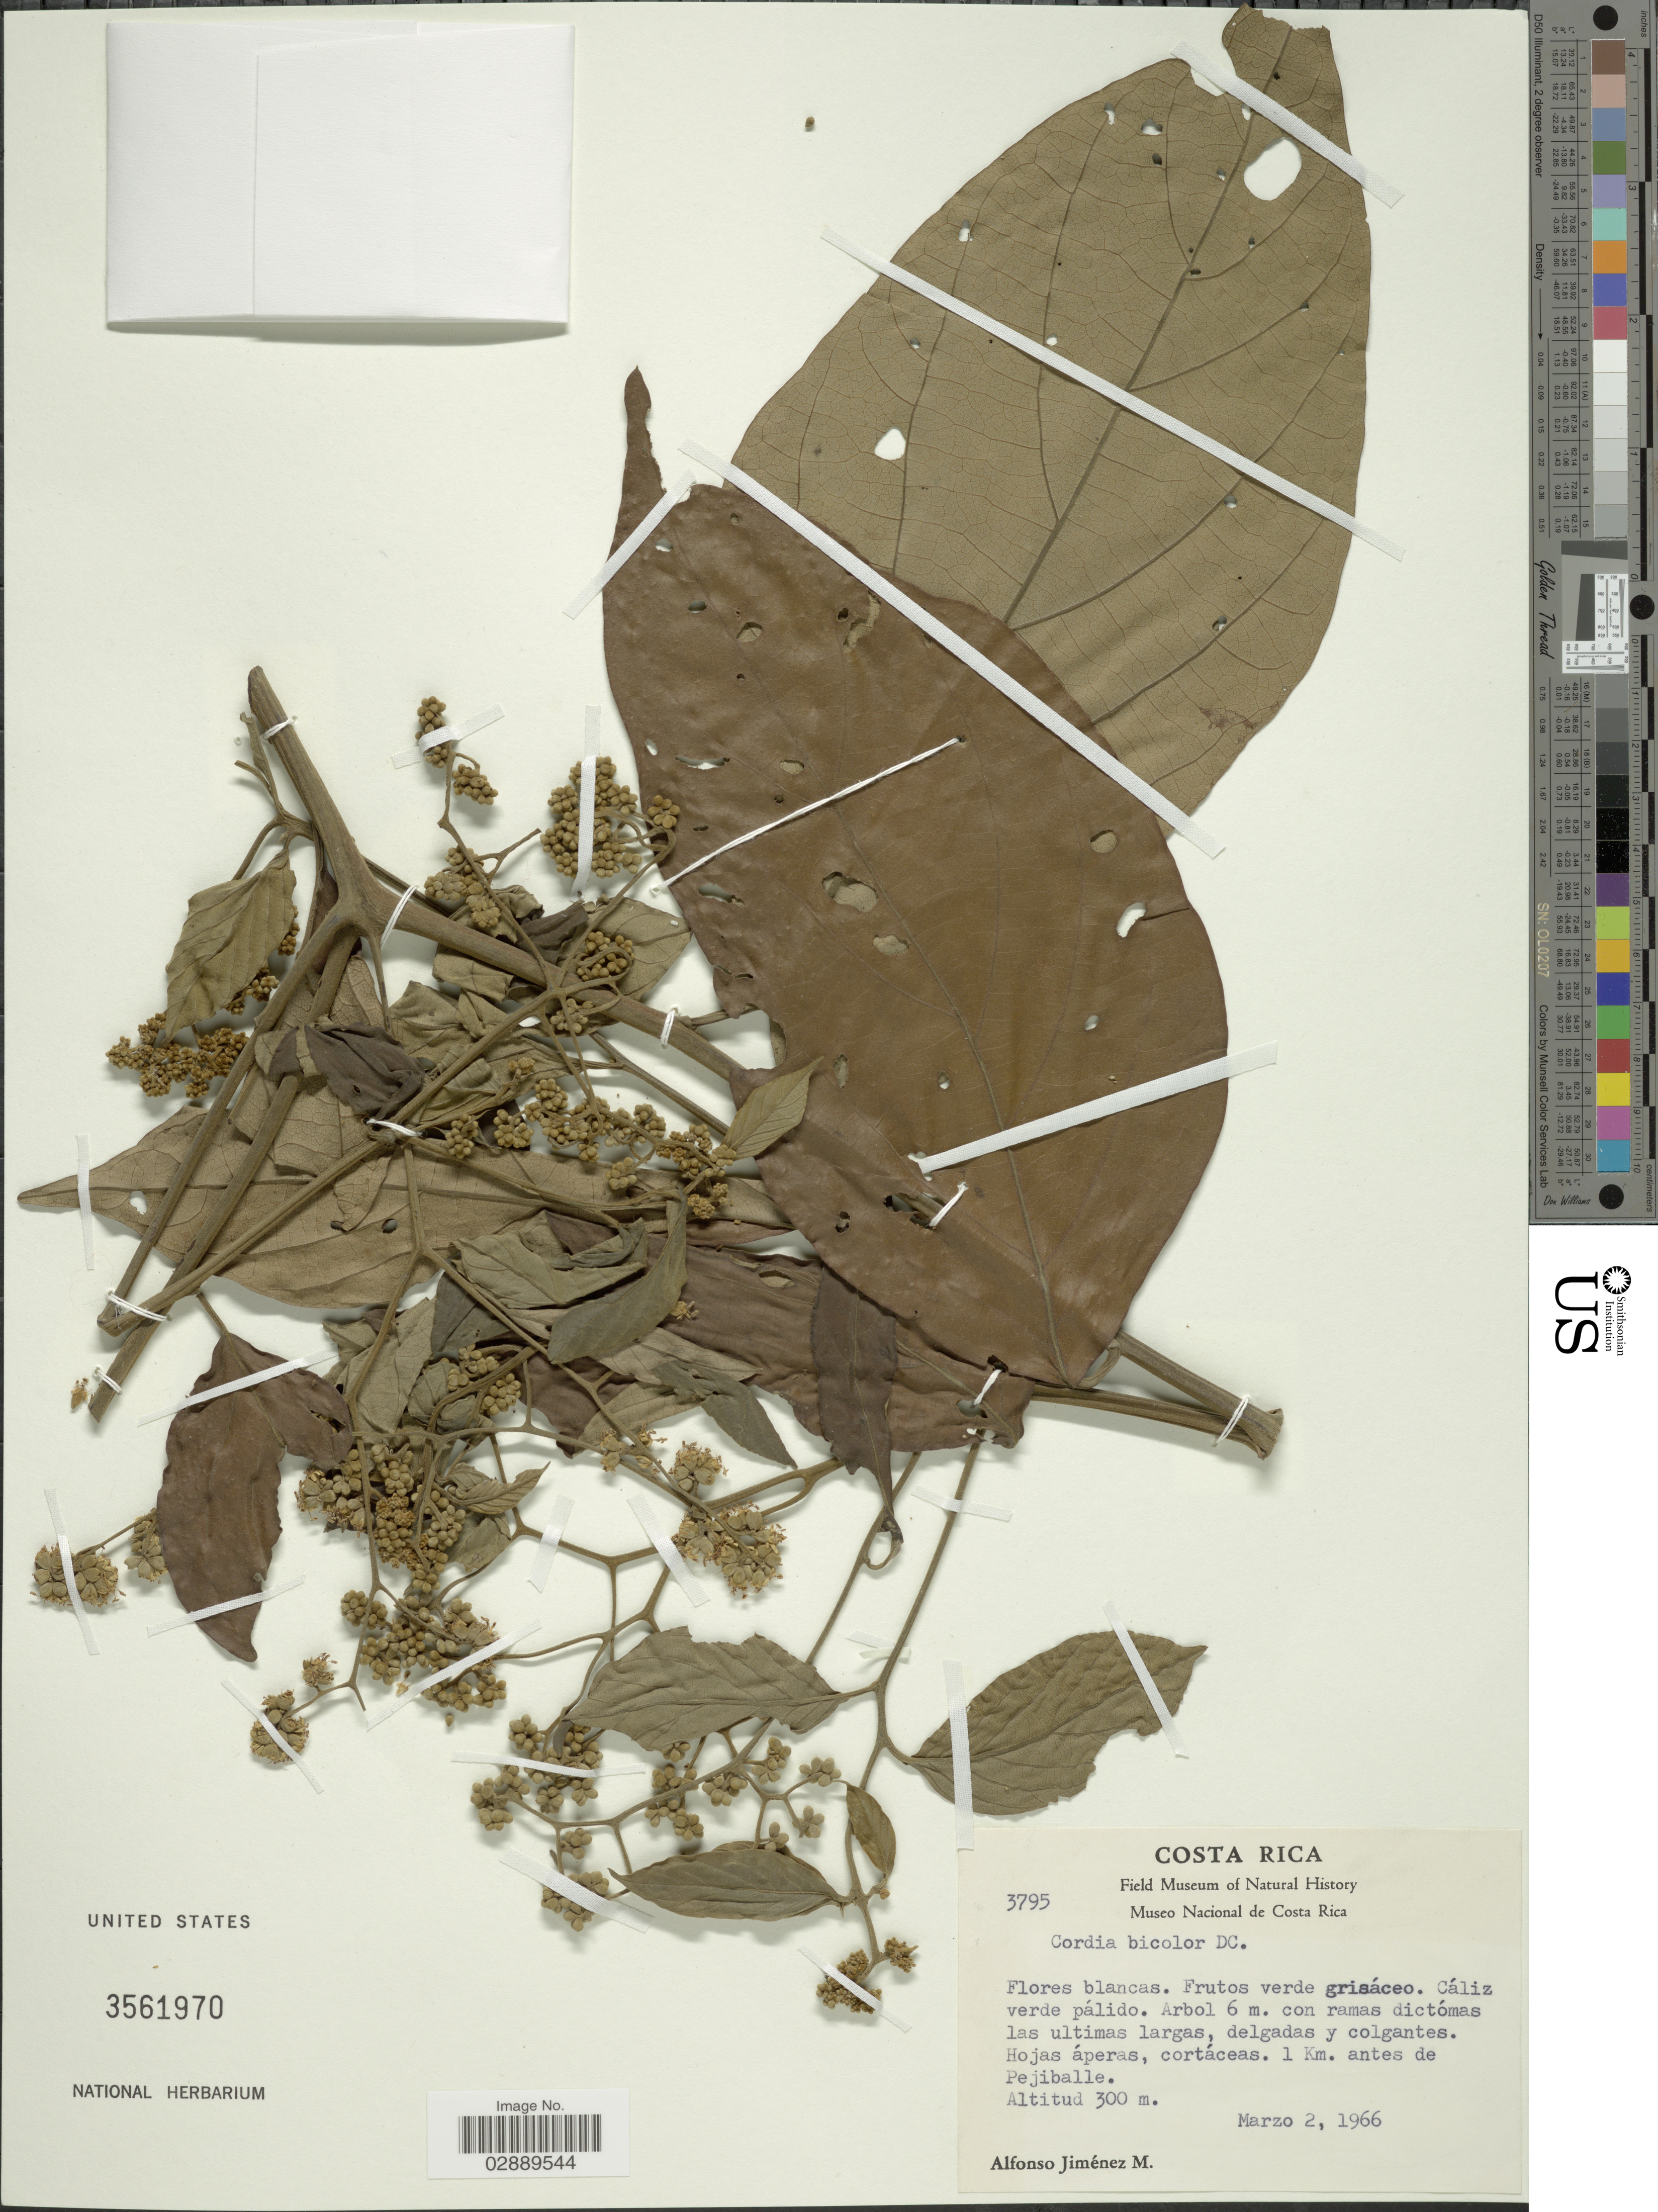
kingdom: Plantae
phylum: Tracheophyta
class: Magnoliopsida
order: Boraginales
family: Cordiaceae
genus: Cordia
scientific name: Cordia bicolor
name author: A. DC.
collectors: A. Jimenez M.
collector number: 3795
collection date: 1966-03-02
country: Costa Rica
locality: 1 Km. antes de Pejiballe.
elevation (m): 300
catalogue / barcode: US 3561970